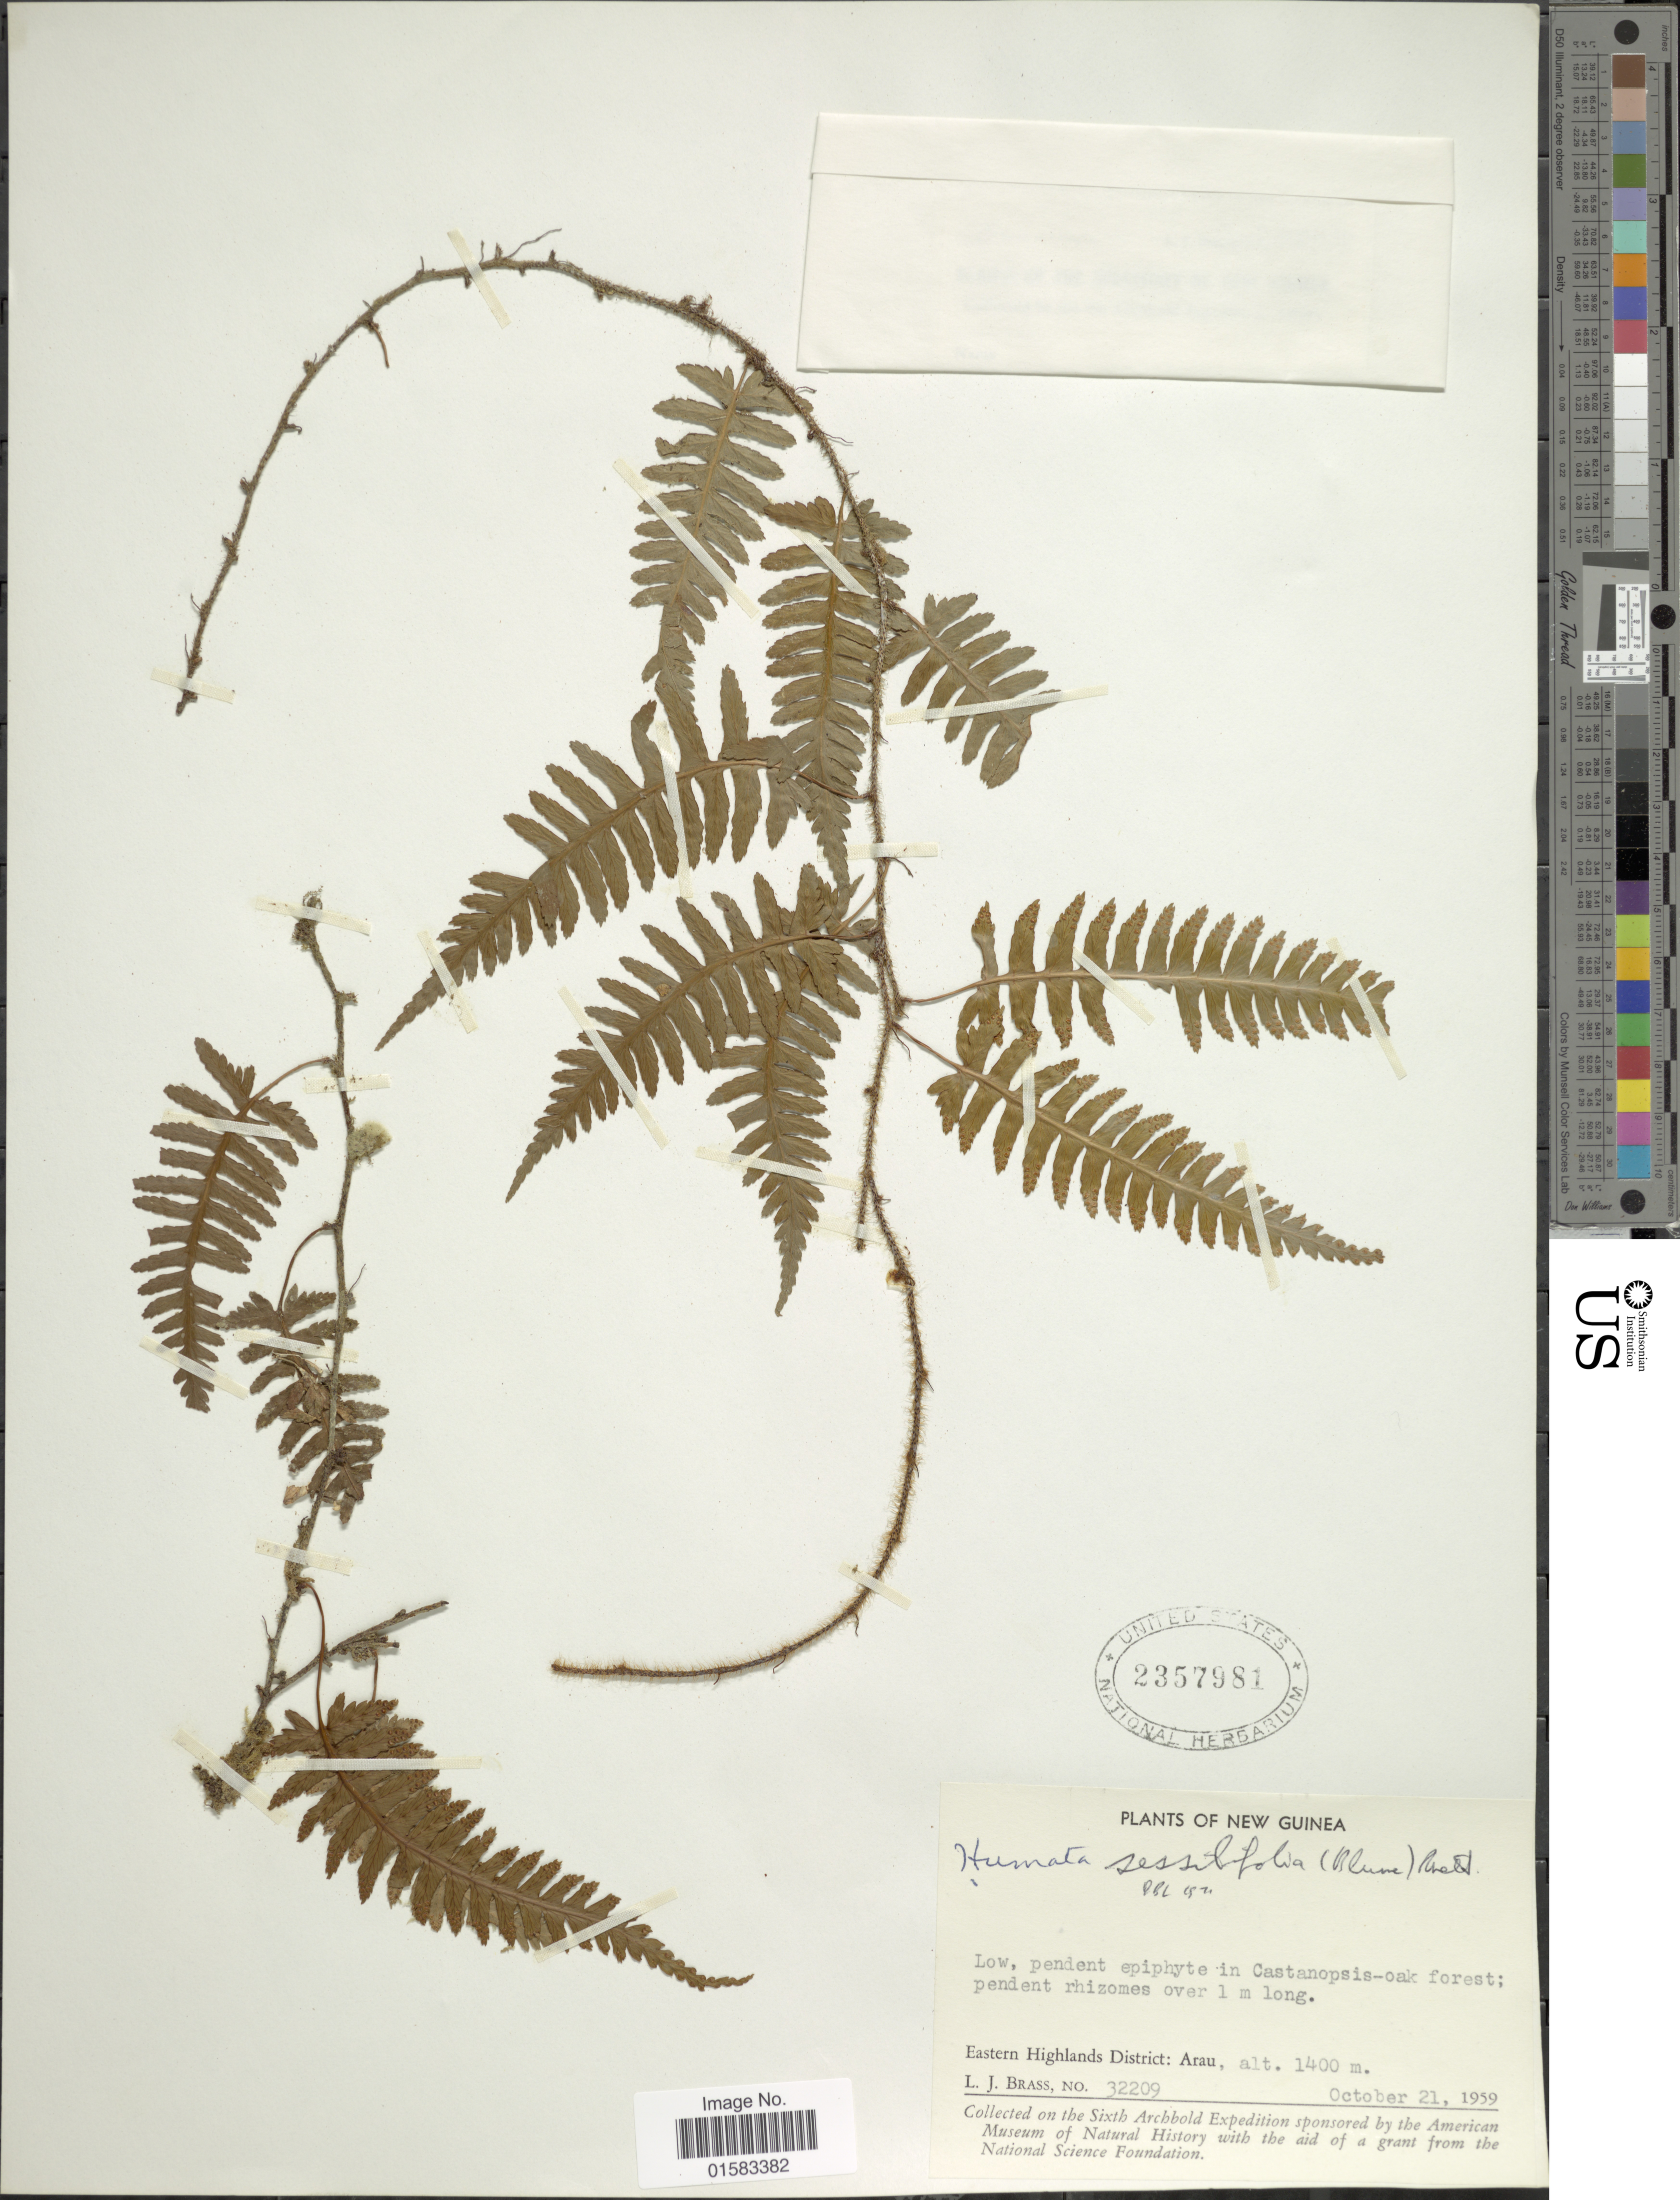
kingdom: Plantae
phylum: Tracheophyta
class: Polypodiopsida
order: Polypodiales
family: Davalliaceae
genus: Davallia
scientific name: Davallia sessilifolia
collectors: L. J. Brass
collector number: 32209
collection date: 1959-10-21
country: Papua New Guinea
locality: New Guinea, Eastern Highlands District, Arau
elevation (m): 1400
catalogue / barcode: US 2357981